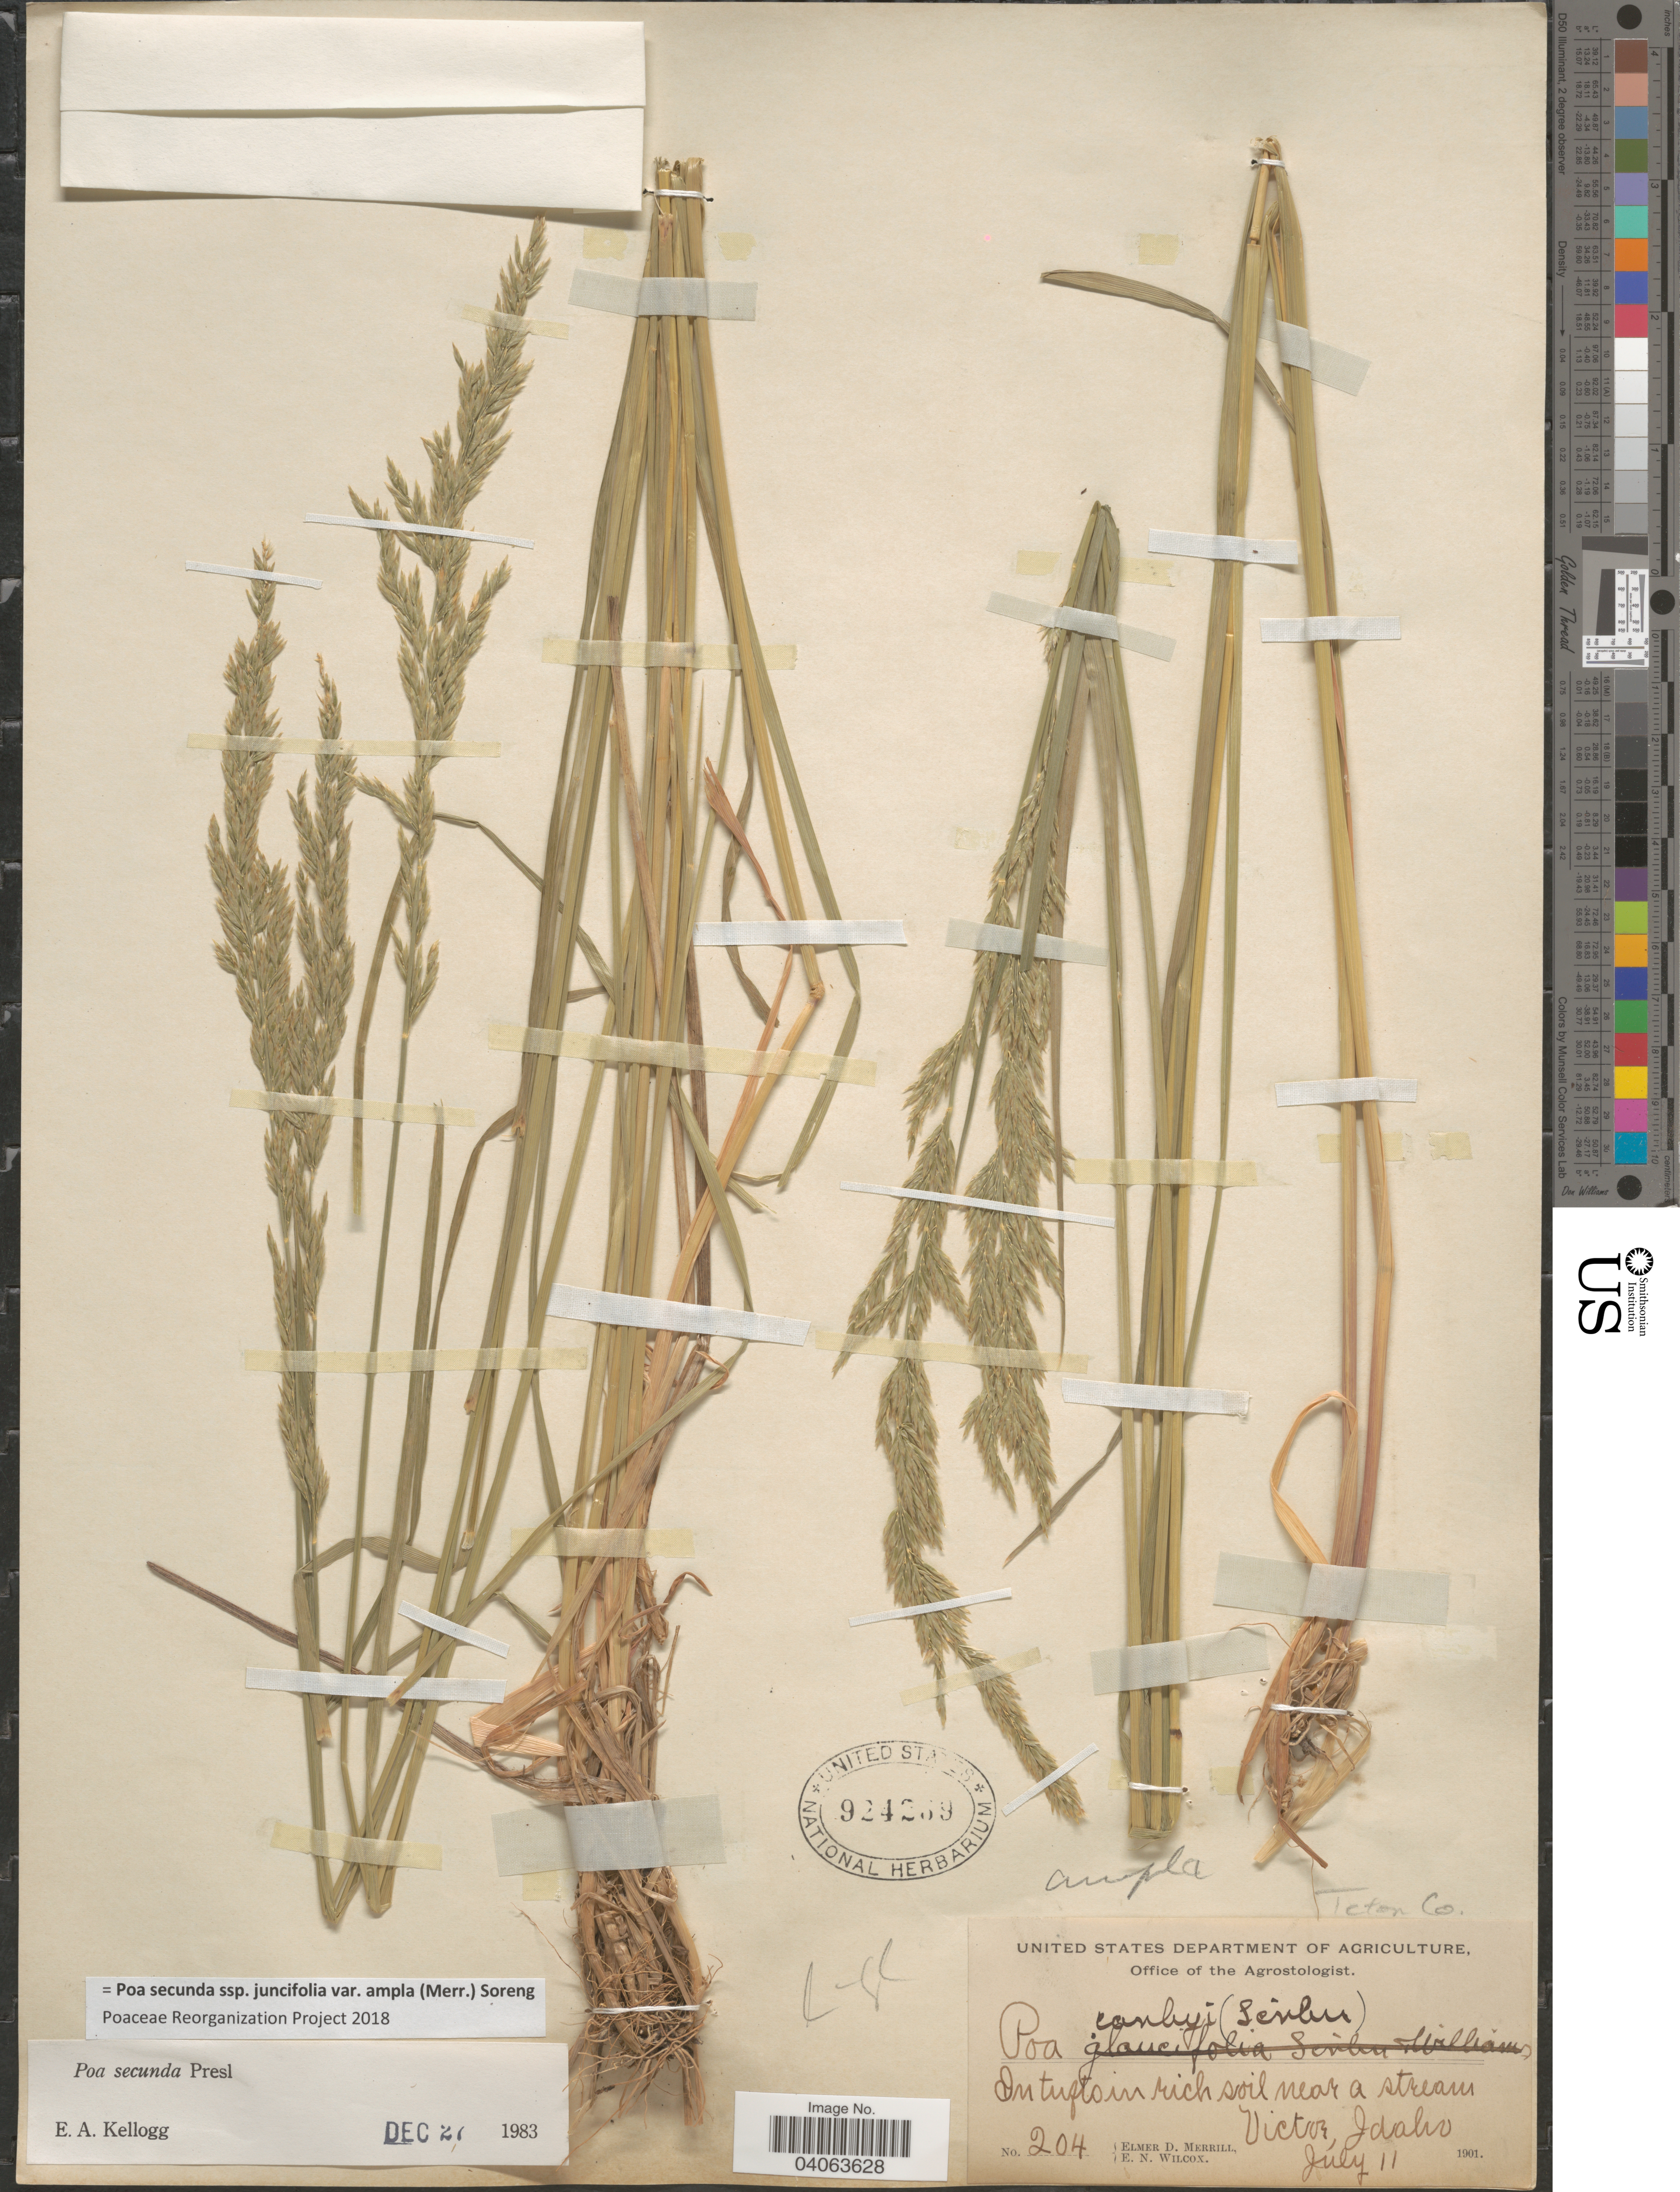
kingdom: Plantae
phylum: Tracheophyta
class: Liliopsida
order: Poales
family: Poaceae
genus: Poa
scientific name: Poa secunda subsp. juncifolia var. ampla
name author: (Merr.) Soreng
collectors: E. D. Merrill & E. Wilcox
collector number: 204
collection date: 1901-07-11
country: United States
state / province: Idaho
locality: Near a stream, Victor. Teton Co.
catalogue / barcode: US 924259